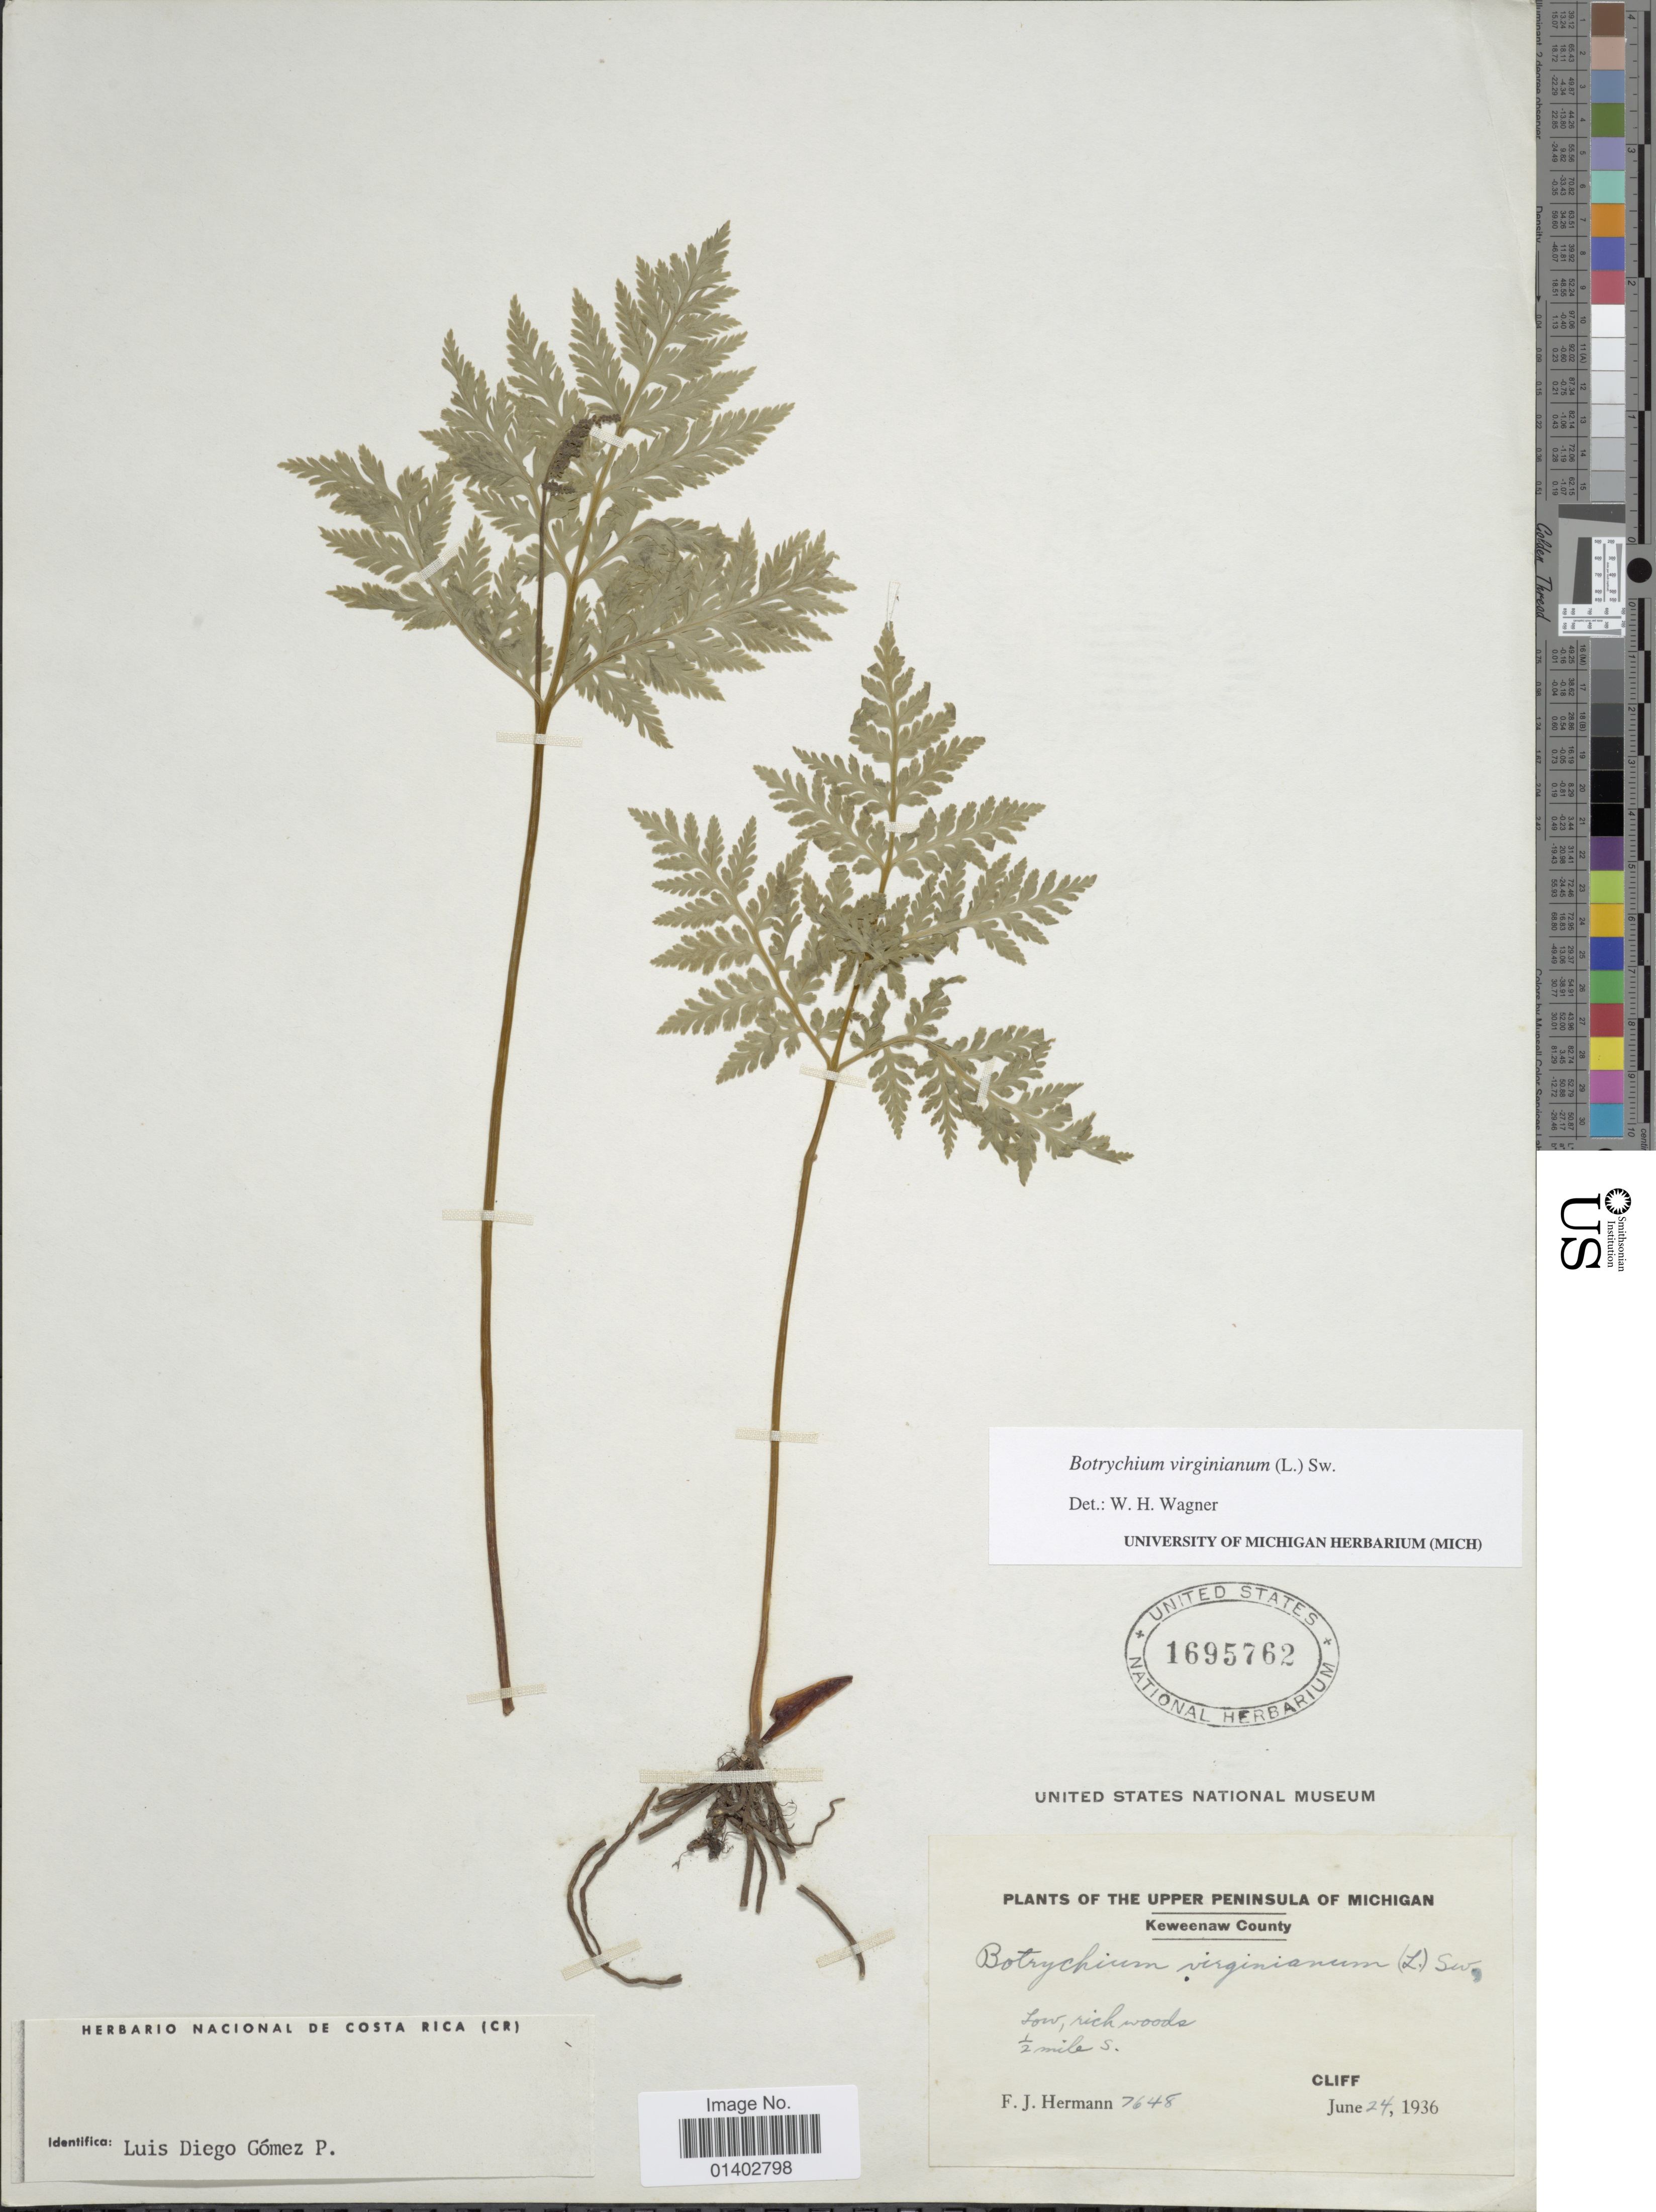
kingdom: Plantae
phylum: Tracheophyta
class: Polypodiopsida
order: Ophioglossales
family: Ophioglossaceae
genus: Botrychium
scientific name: Botrychium virginianum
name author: (L.) Sw.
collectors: F. J. Hermann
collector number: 7648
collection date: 1936-06-24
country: United States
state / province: Michigan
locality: The Upper Peninsula of Michigan, Keweemaw County, ½ mile S. Cliff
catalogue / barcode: US 1695762